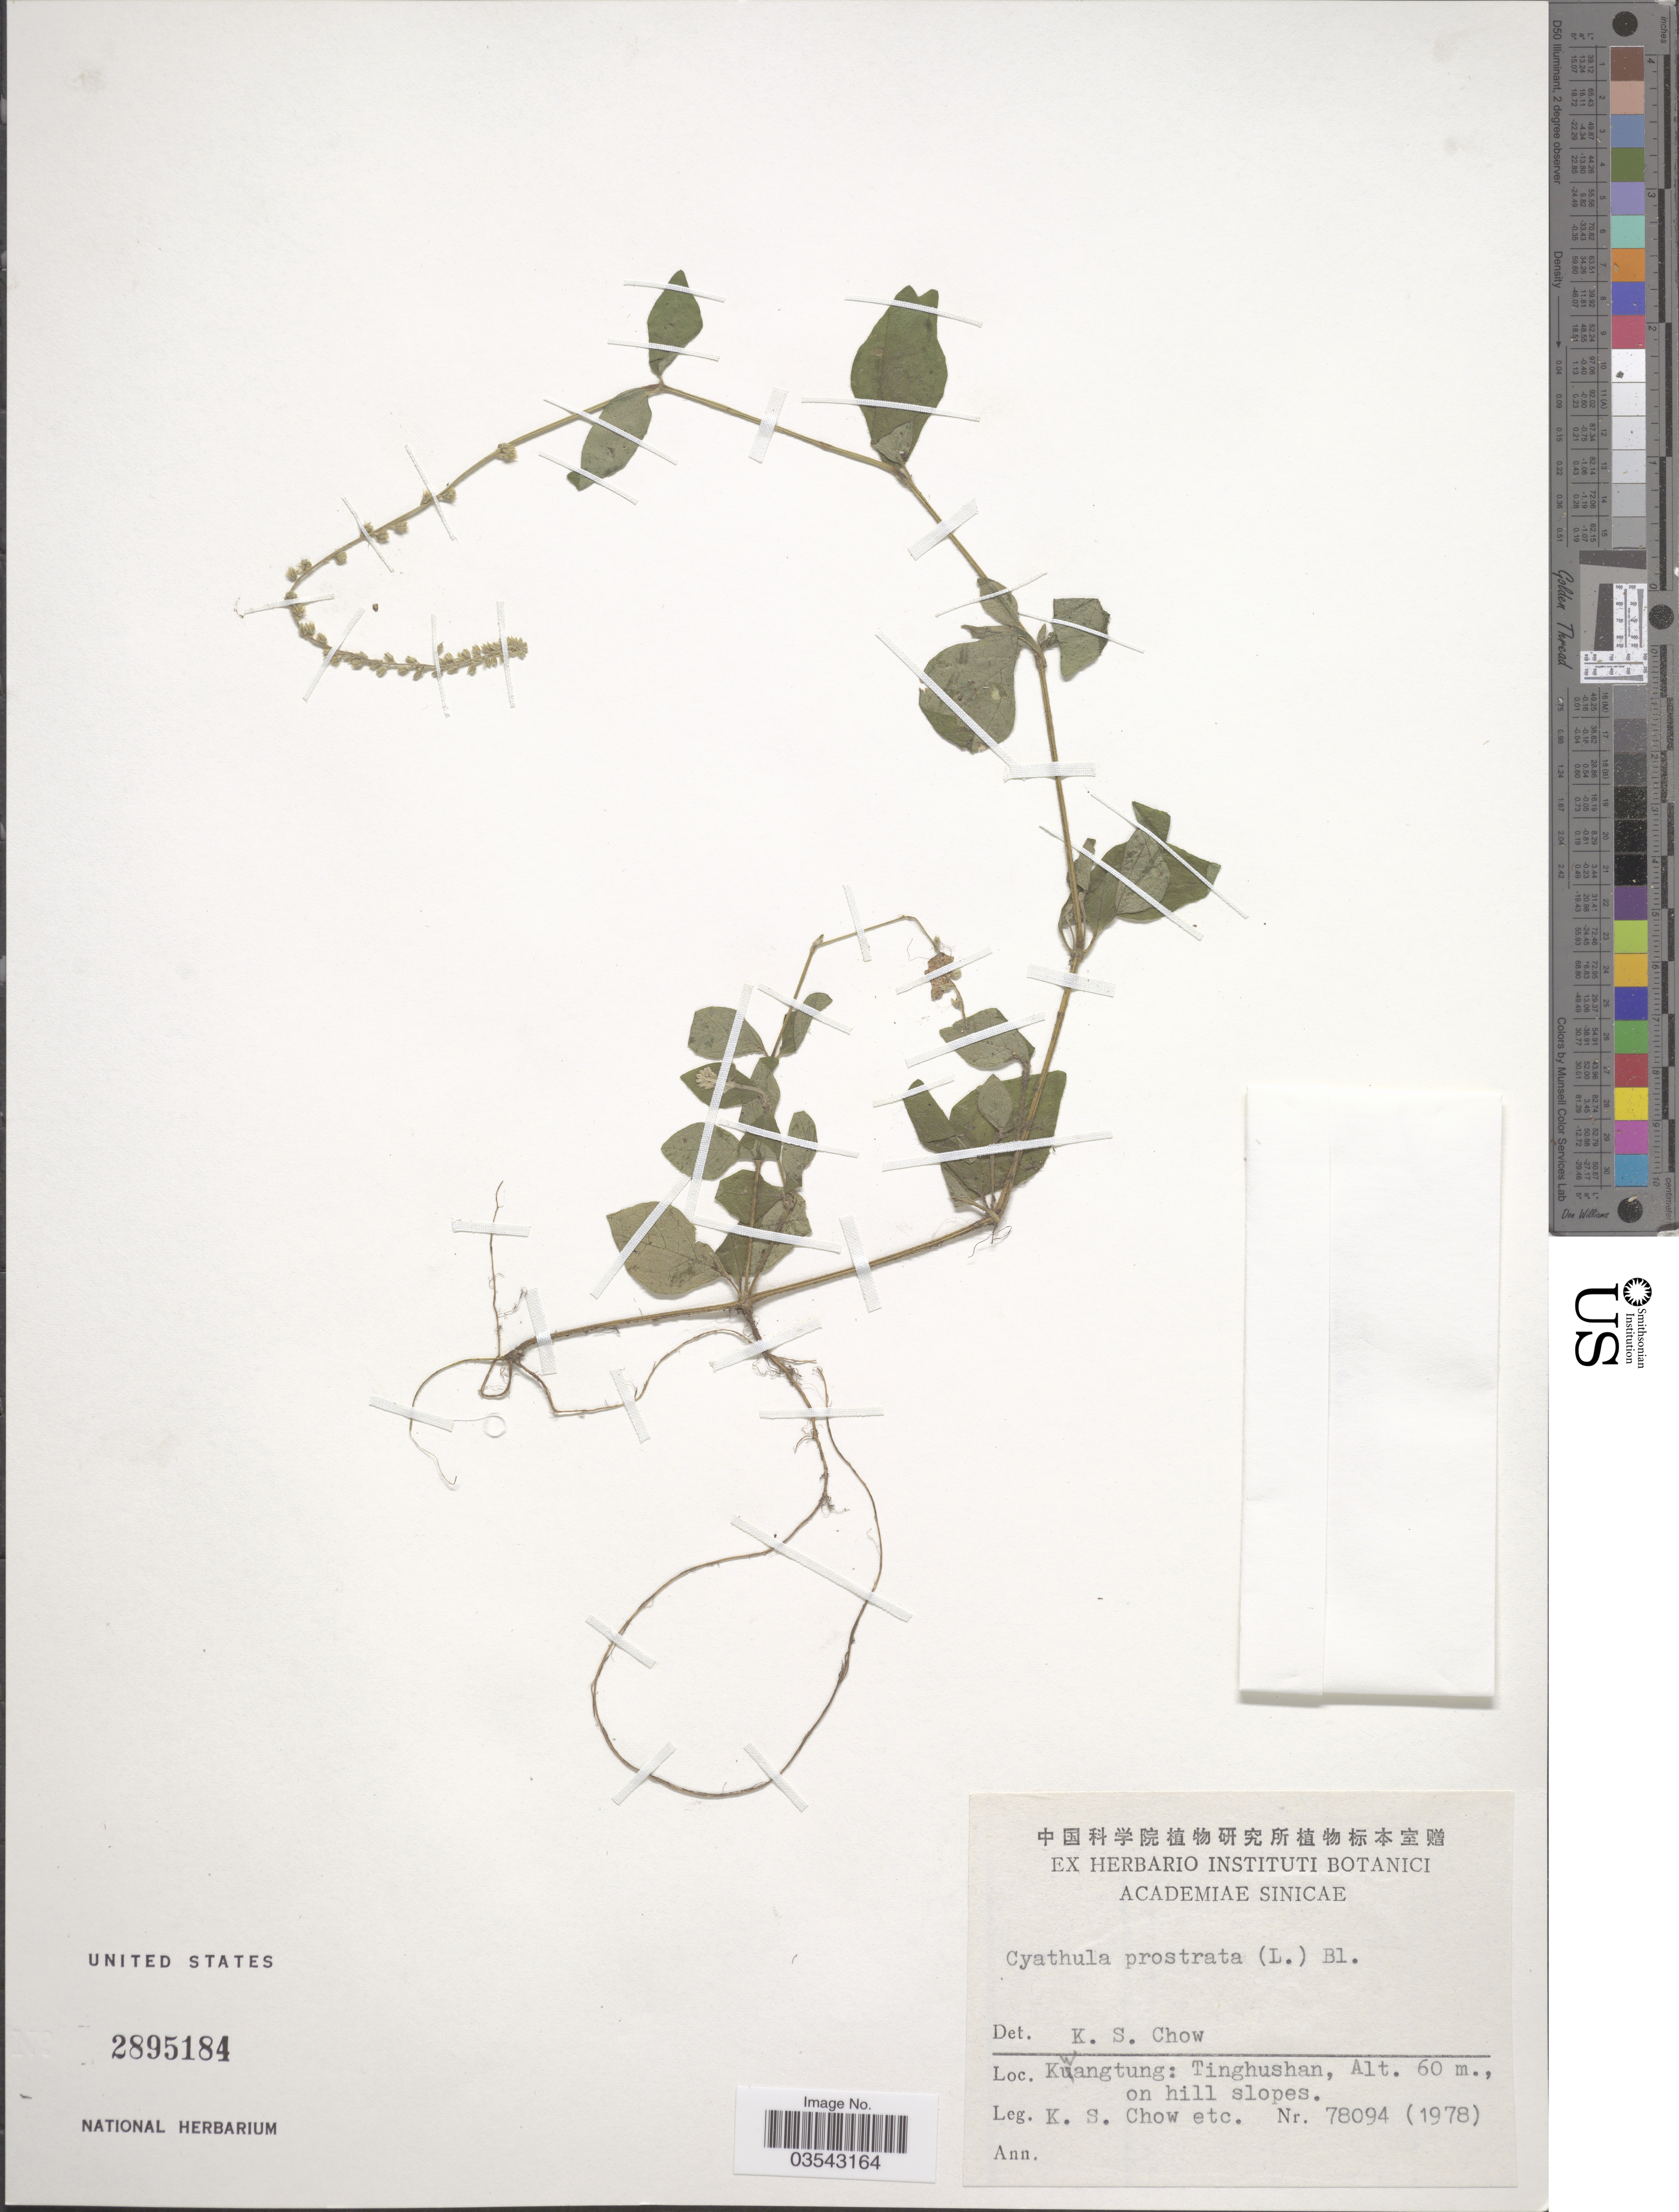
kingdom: Plantae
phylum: Tracheophyta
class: Magnoliopsida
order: Caryophyllales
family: Amaranthaceae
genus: Cyathula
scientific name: Cyathula prostrata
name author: (L.) Blume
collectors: K. S. Chow & et al.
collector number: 78094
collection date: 1978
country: China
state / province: Guangdong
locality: Kwangtung: Tinghushan, on hill slopes.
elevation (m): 60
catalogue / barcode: US 2895184